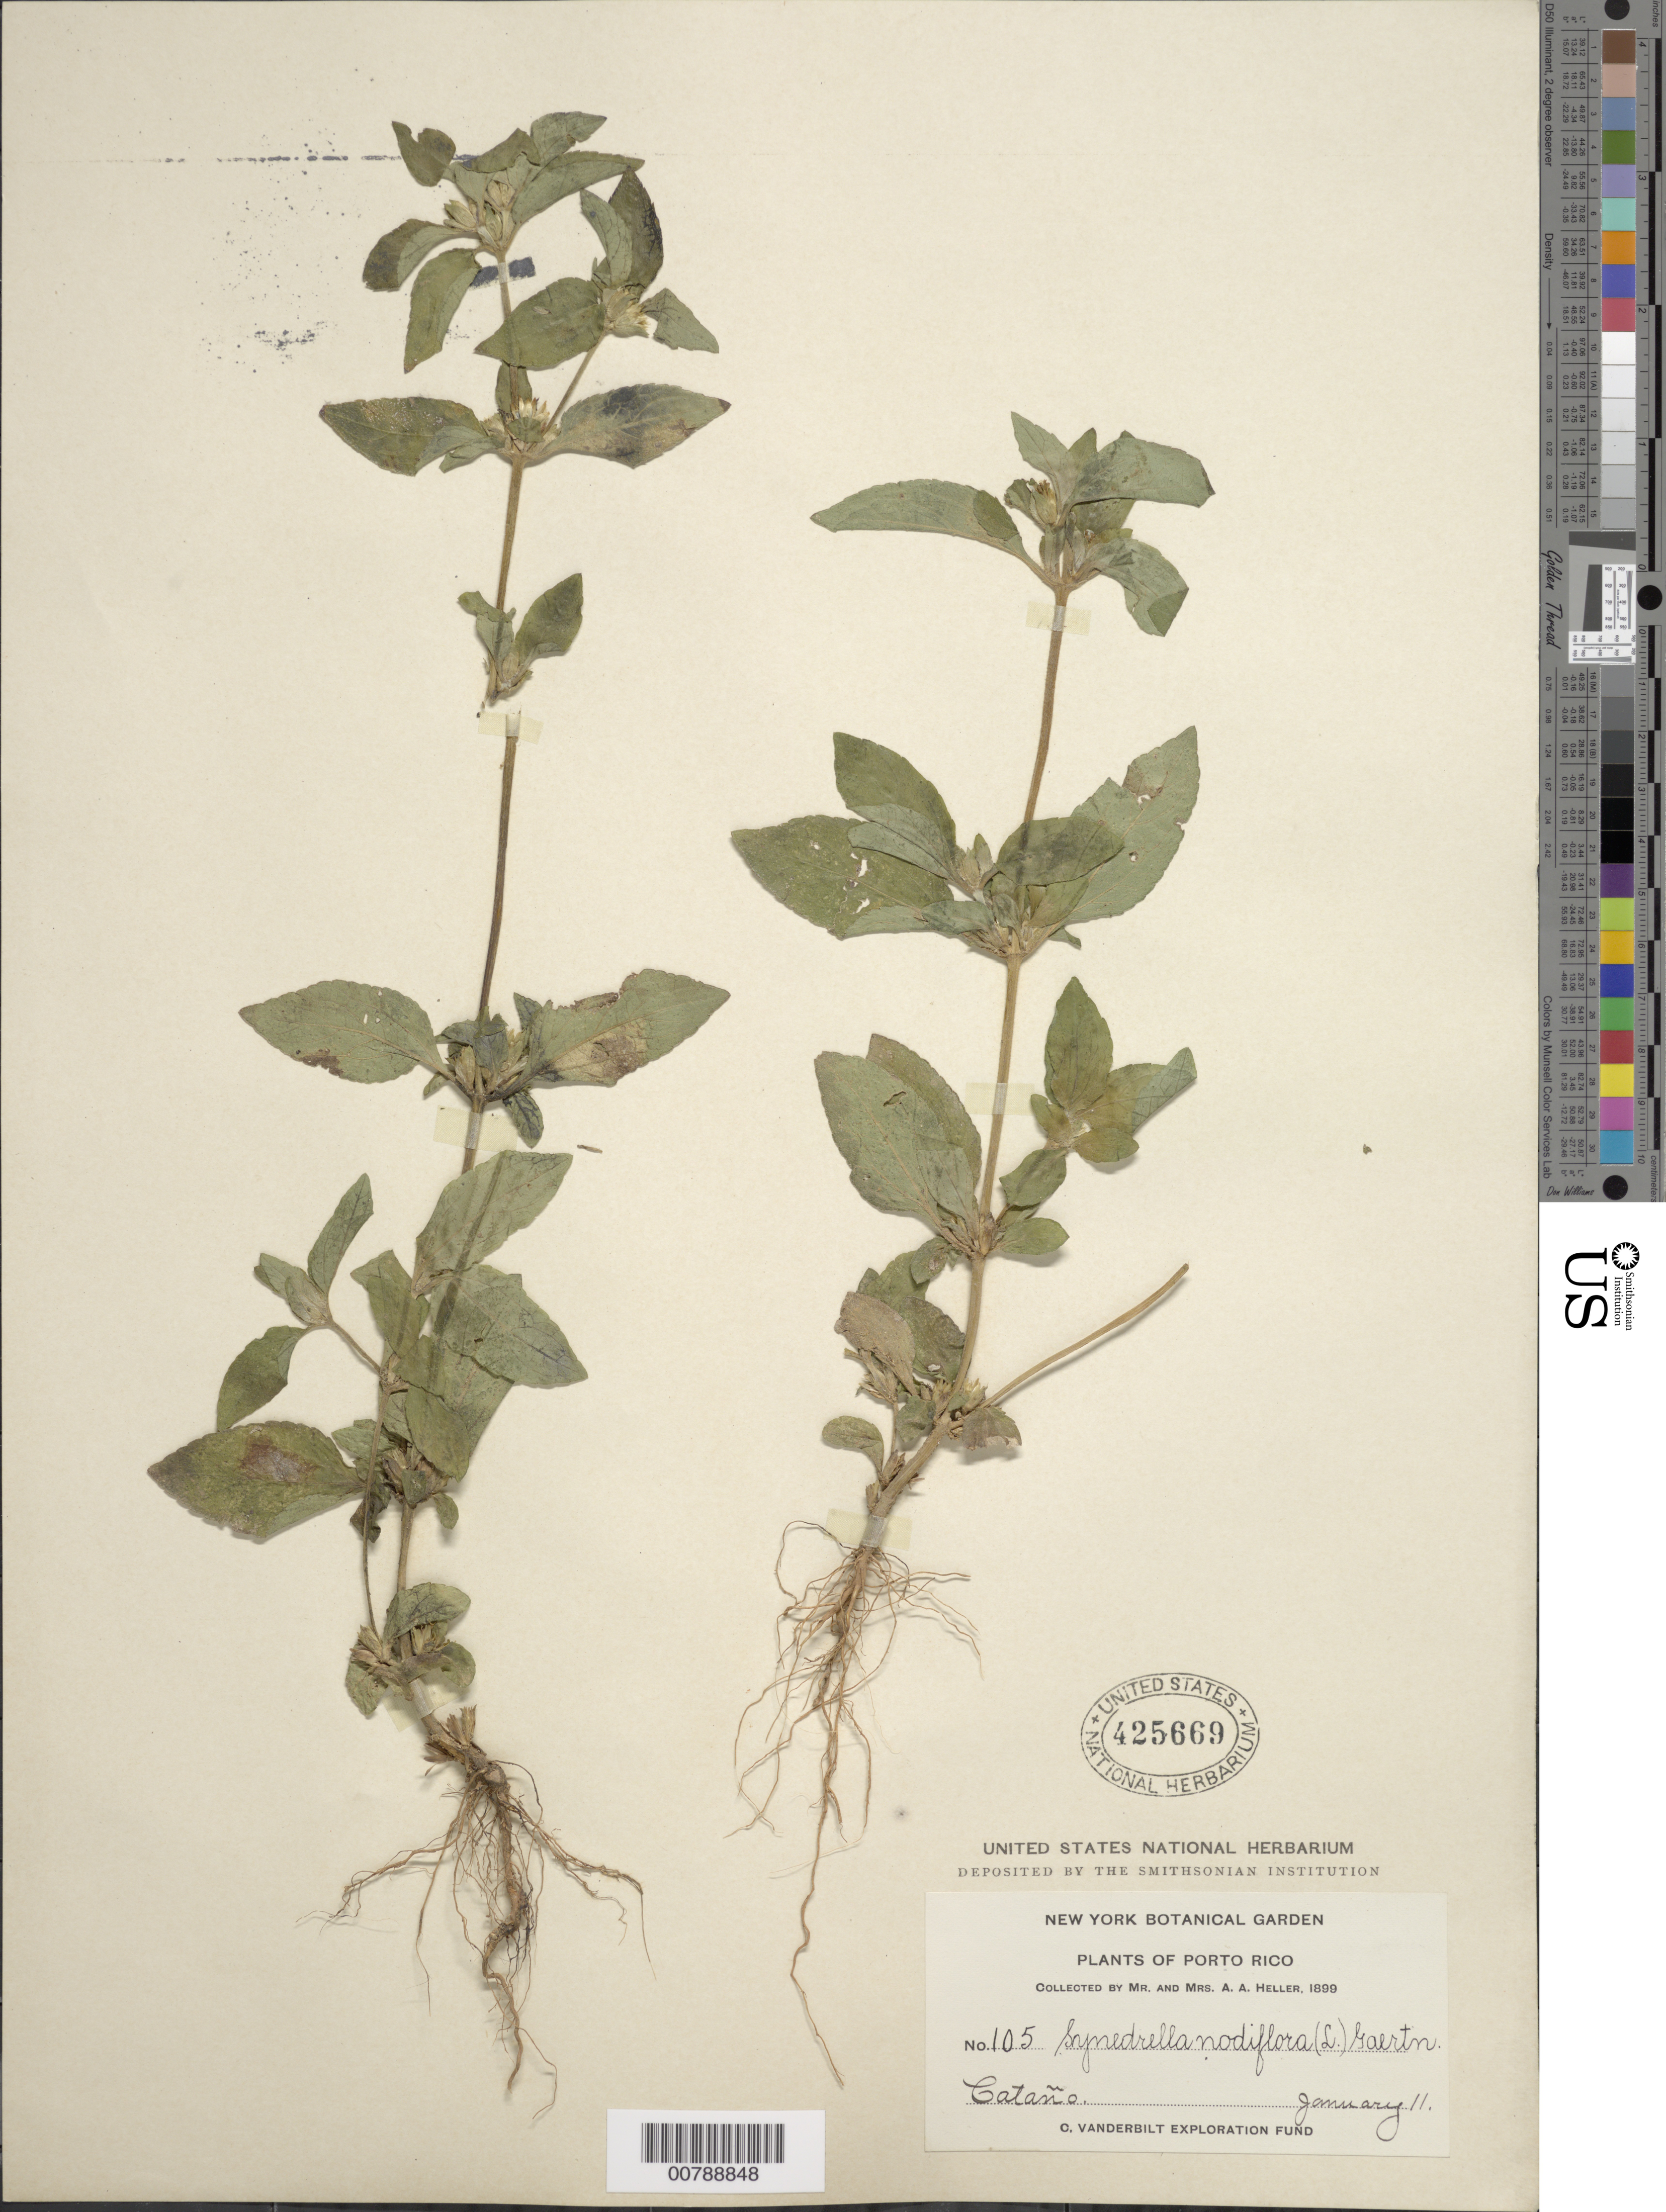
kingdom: Plantae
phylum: Tracheophyta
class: Magnoliopsida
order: Asterales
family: Asteraceae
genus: Synedrella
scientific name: Synedrella nodiflora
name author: (L.) Gaertn.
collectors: A. A. Heller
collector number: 105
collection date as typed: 11 Jan 1899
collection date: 1899-01-11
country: Puerto Rico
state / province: Cataño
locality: Cataño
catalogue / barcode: US 425669